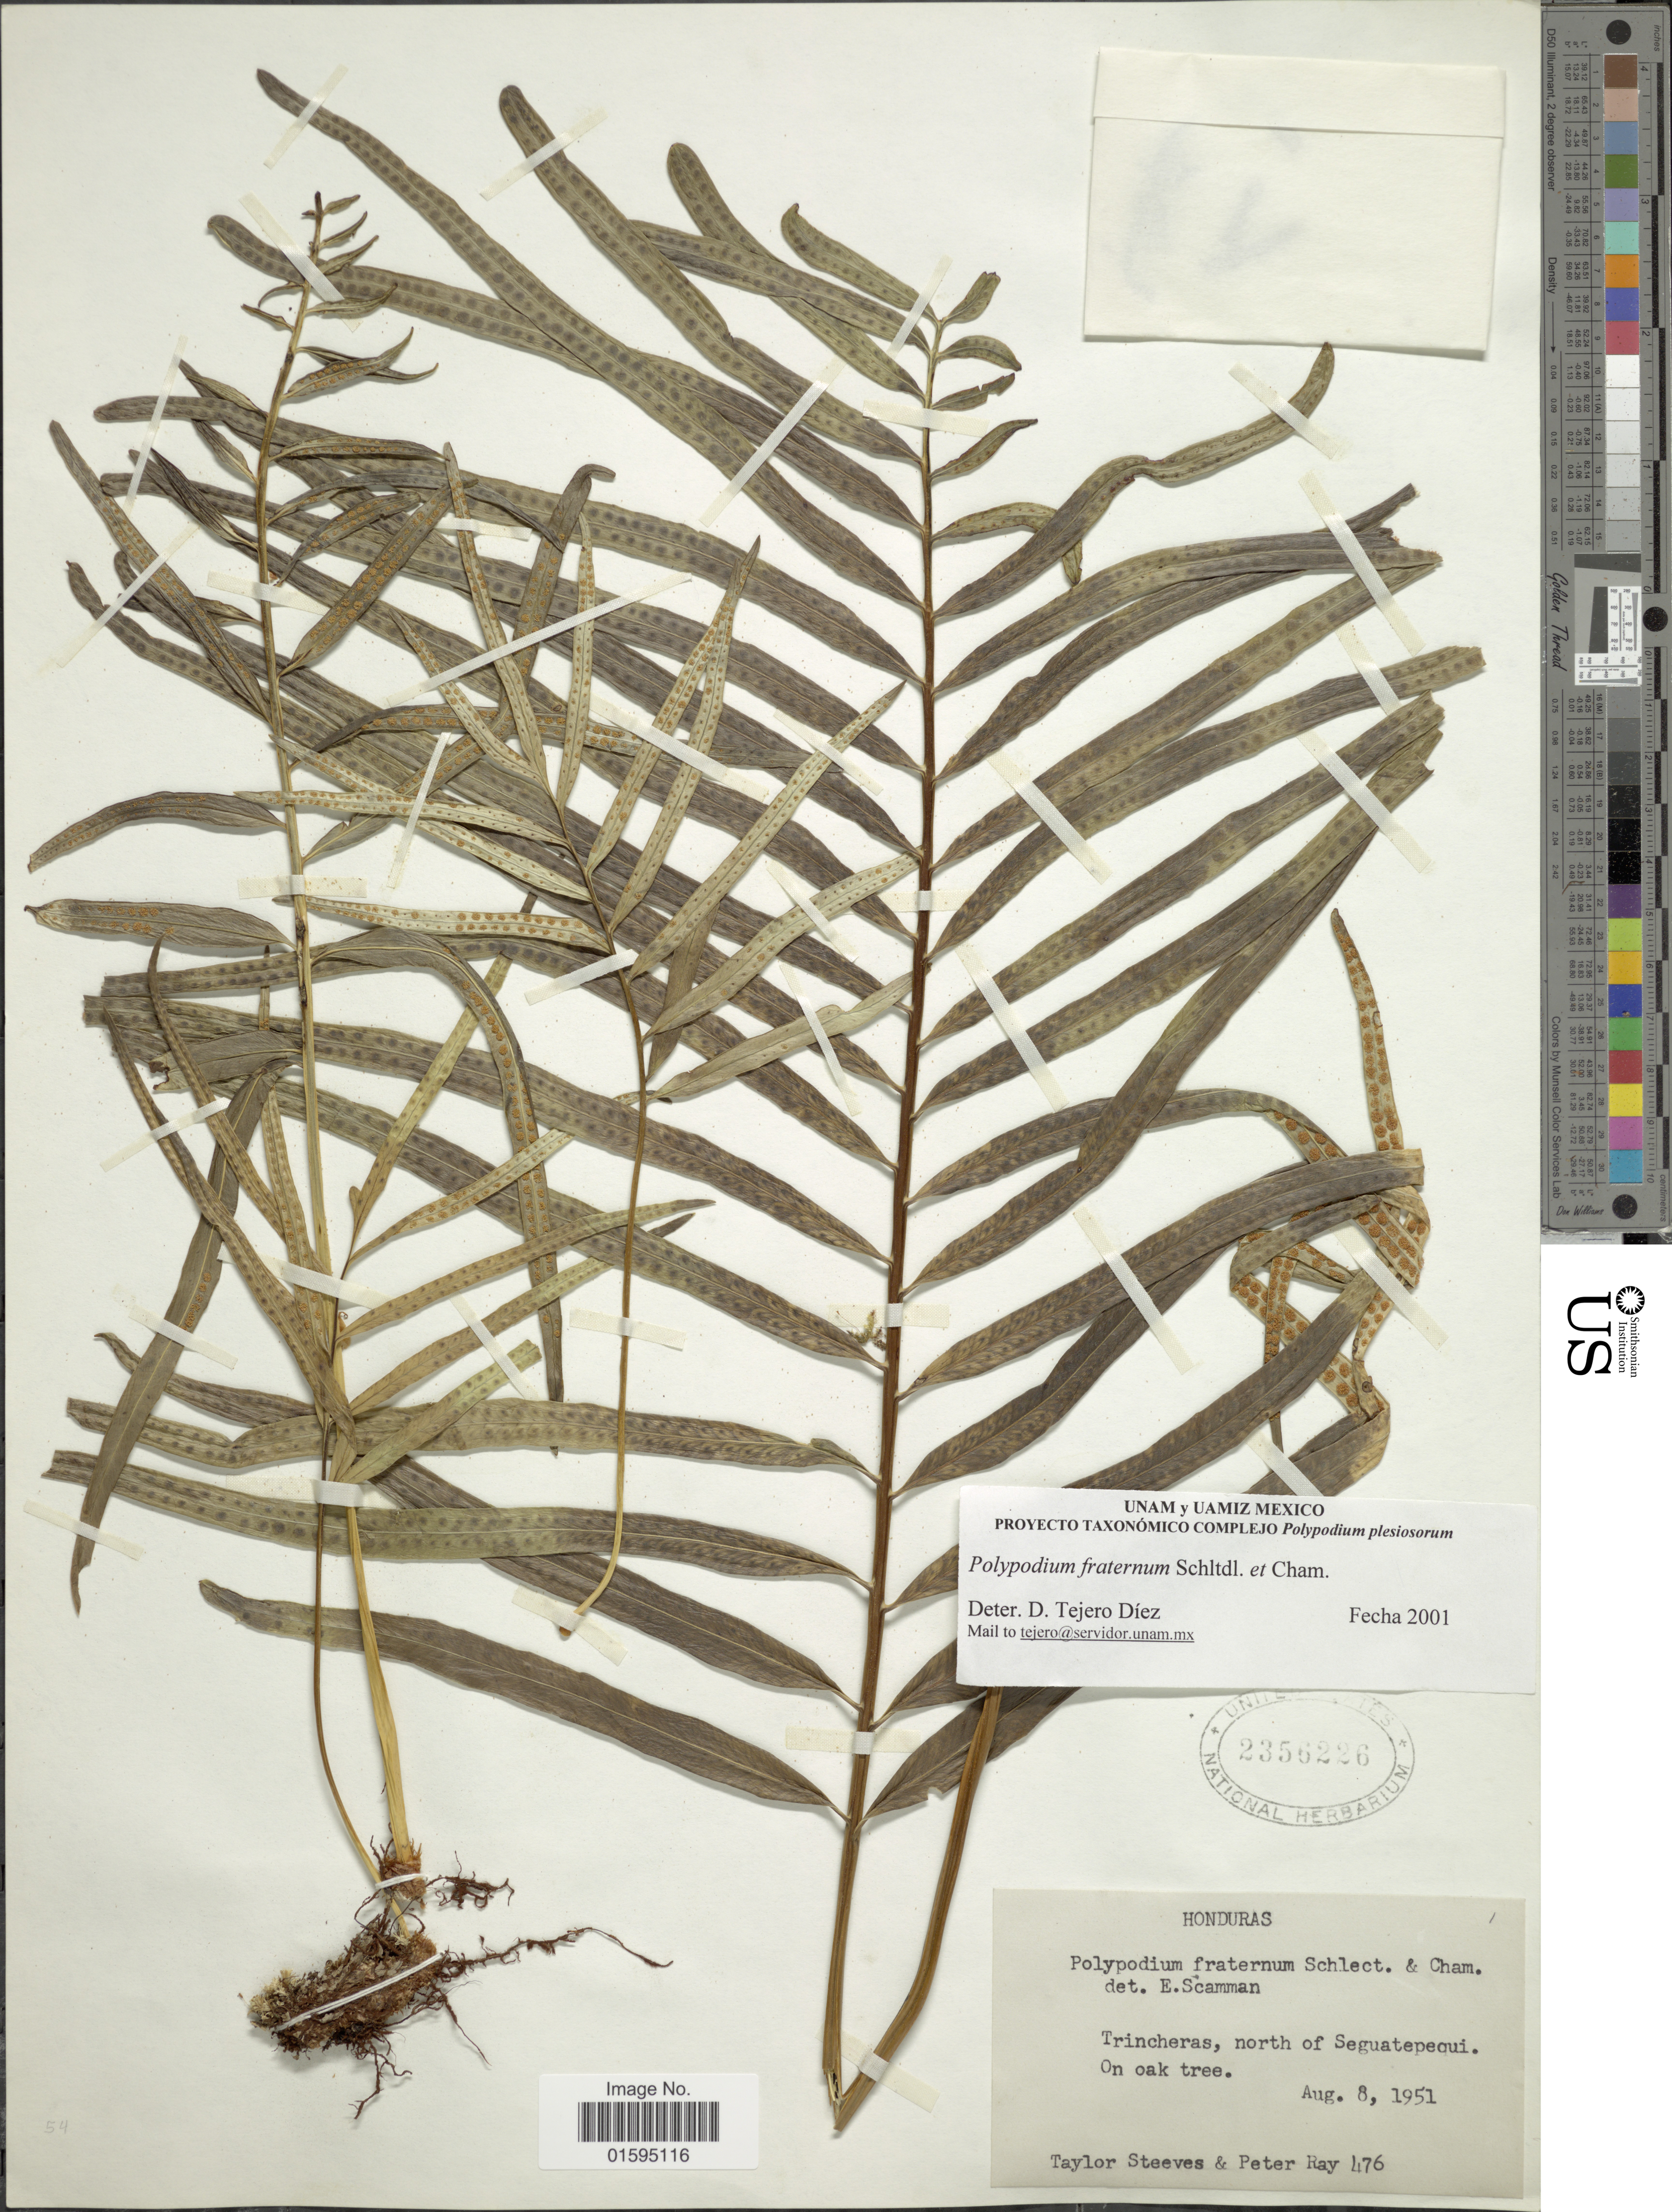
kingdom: Plantae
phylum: Tracheophyta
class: Polypodiopsida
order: Polypodiales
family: Polypodiaceae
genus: Polypodium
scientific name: Polypodium fraternum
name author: Schltdl. & Cham.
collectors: T. Steeves & P. Ray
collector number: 476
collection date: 1951-08-08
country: Honduras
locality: Trincheras, north of Seguatepequi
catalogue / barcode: US 2356226